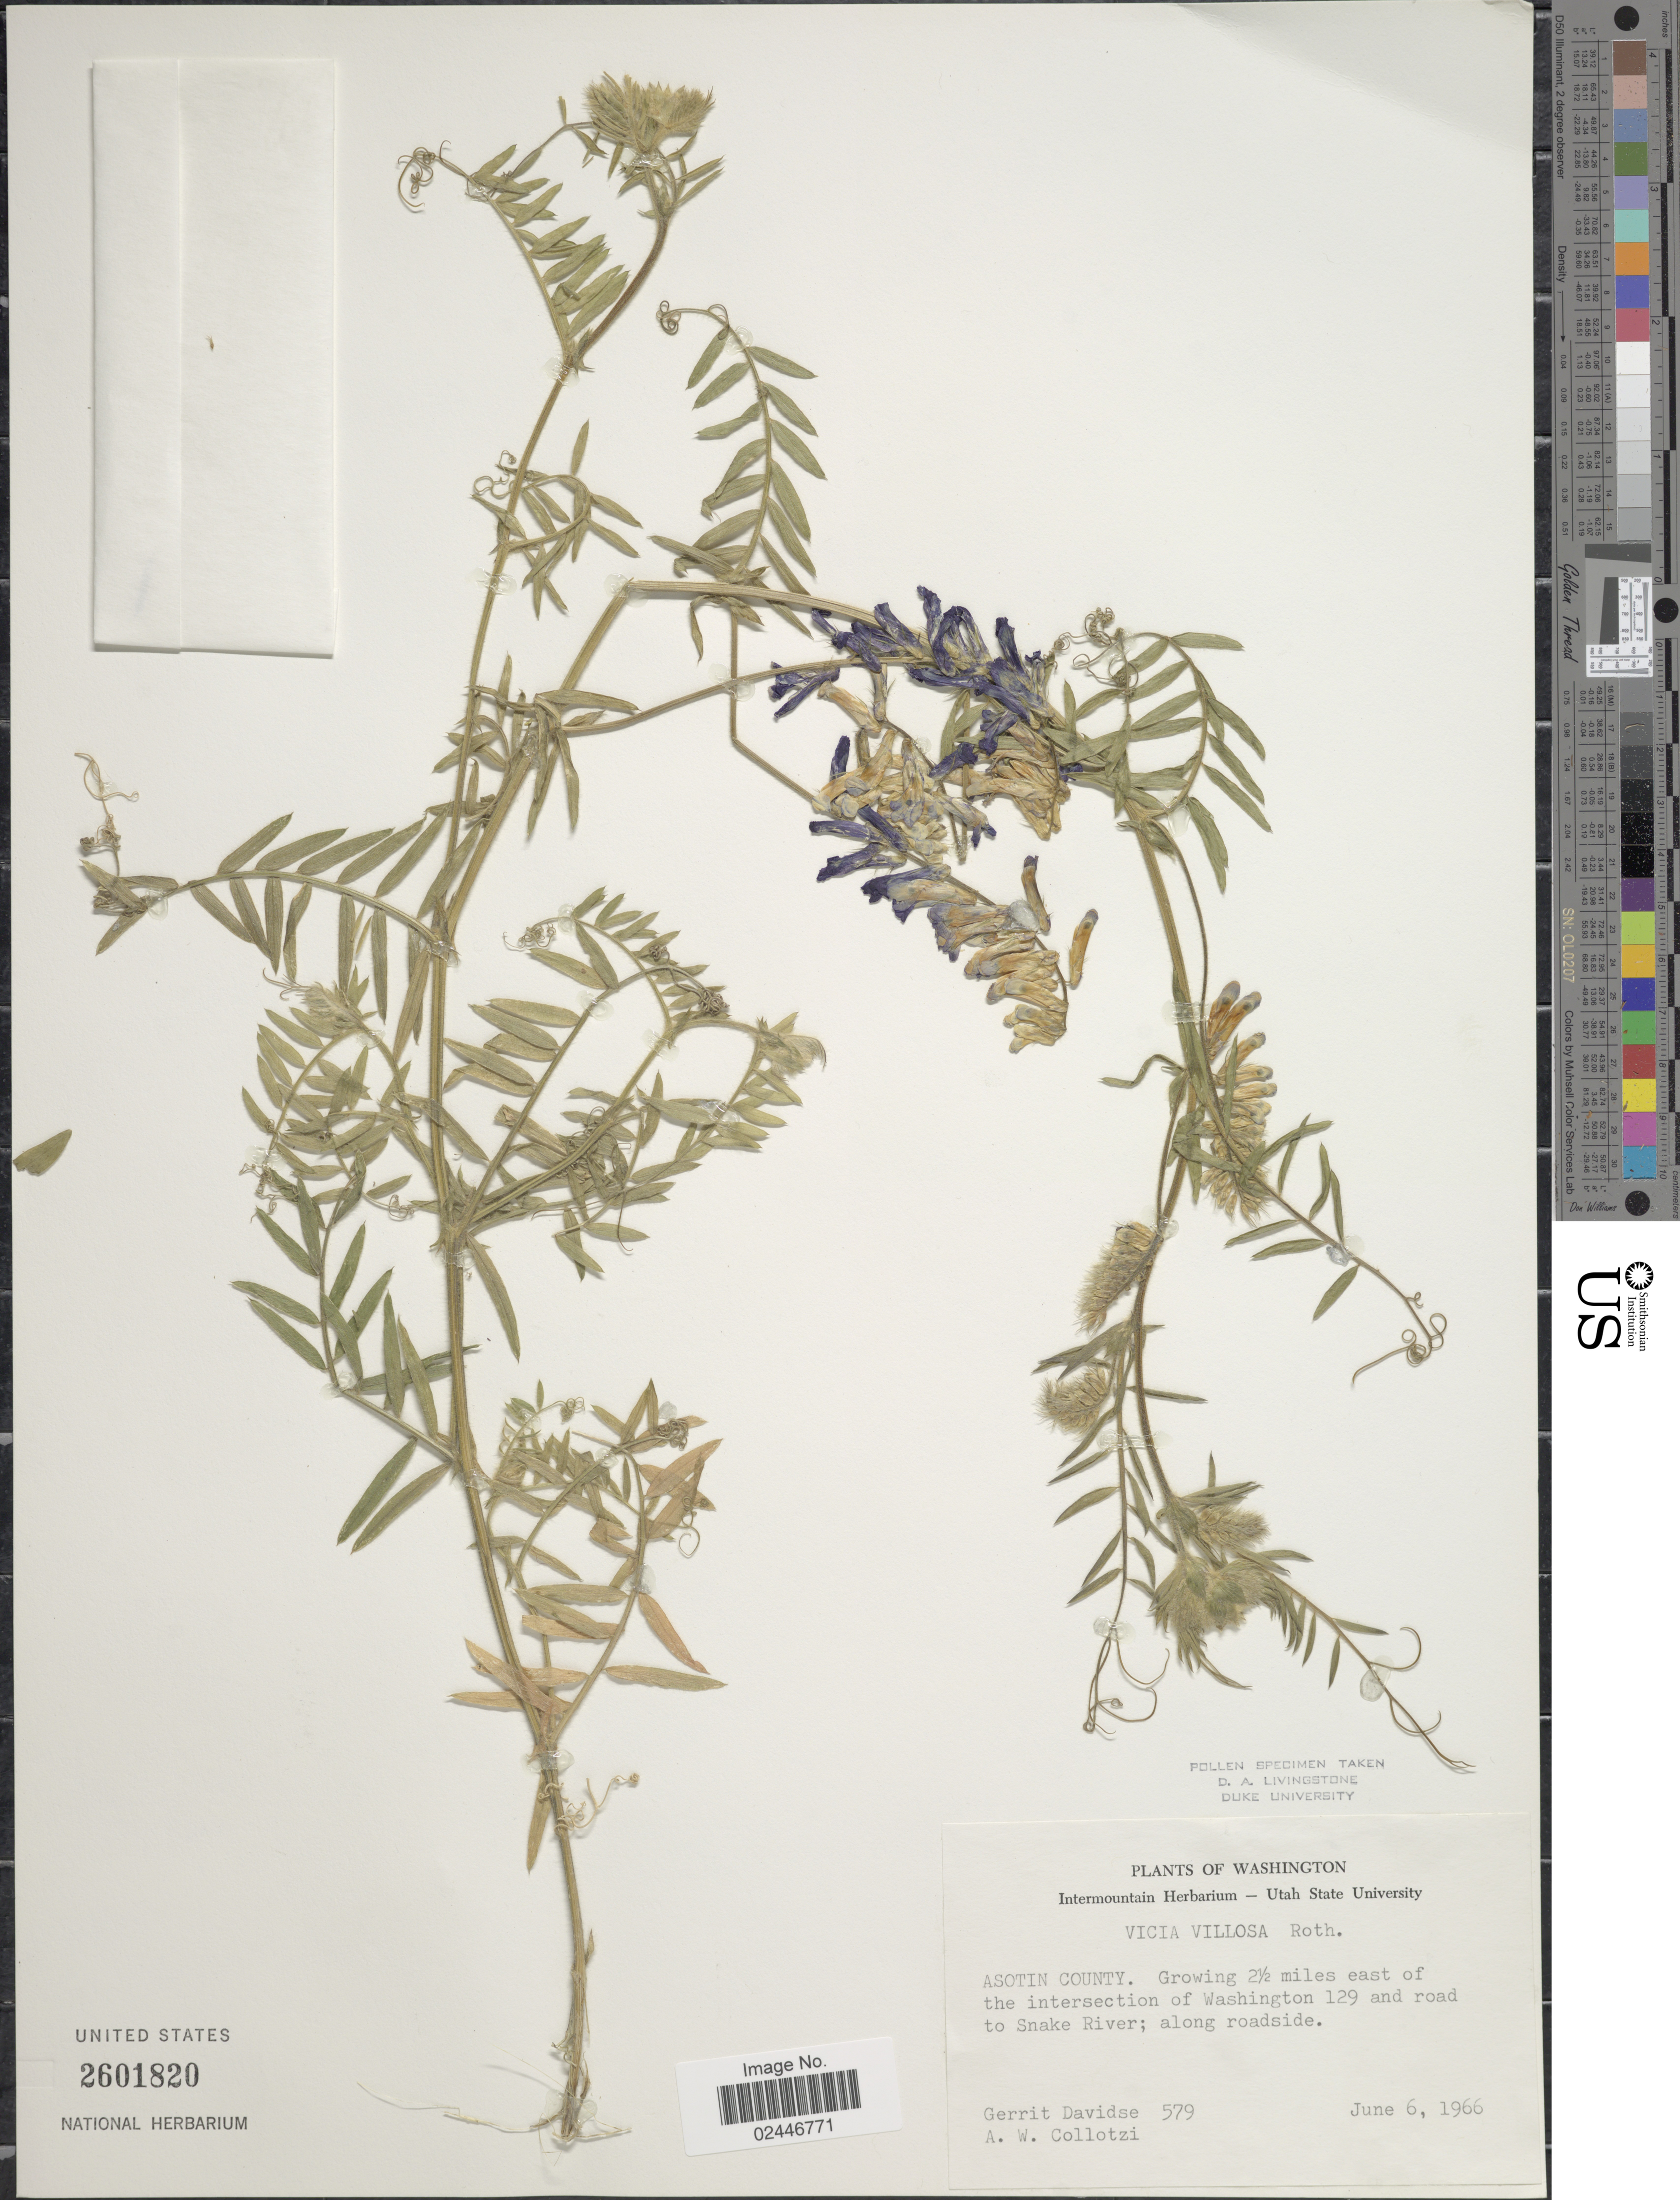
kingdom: Plantae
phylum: Tracheophyta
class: Magnoliopsida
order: Fabales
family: Fabaceae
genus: Vicia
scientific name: Vicia villosa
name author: Roth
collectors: G. Davidse & A. W. Collotzi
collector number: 579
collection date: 1966-06-06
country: United States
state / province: Washington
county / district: Asotin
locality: Asotin County, 2 1/2 miles east of the intersection of Washington 129 and road to Snake River; along roadside.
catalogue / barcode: US 2601820